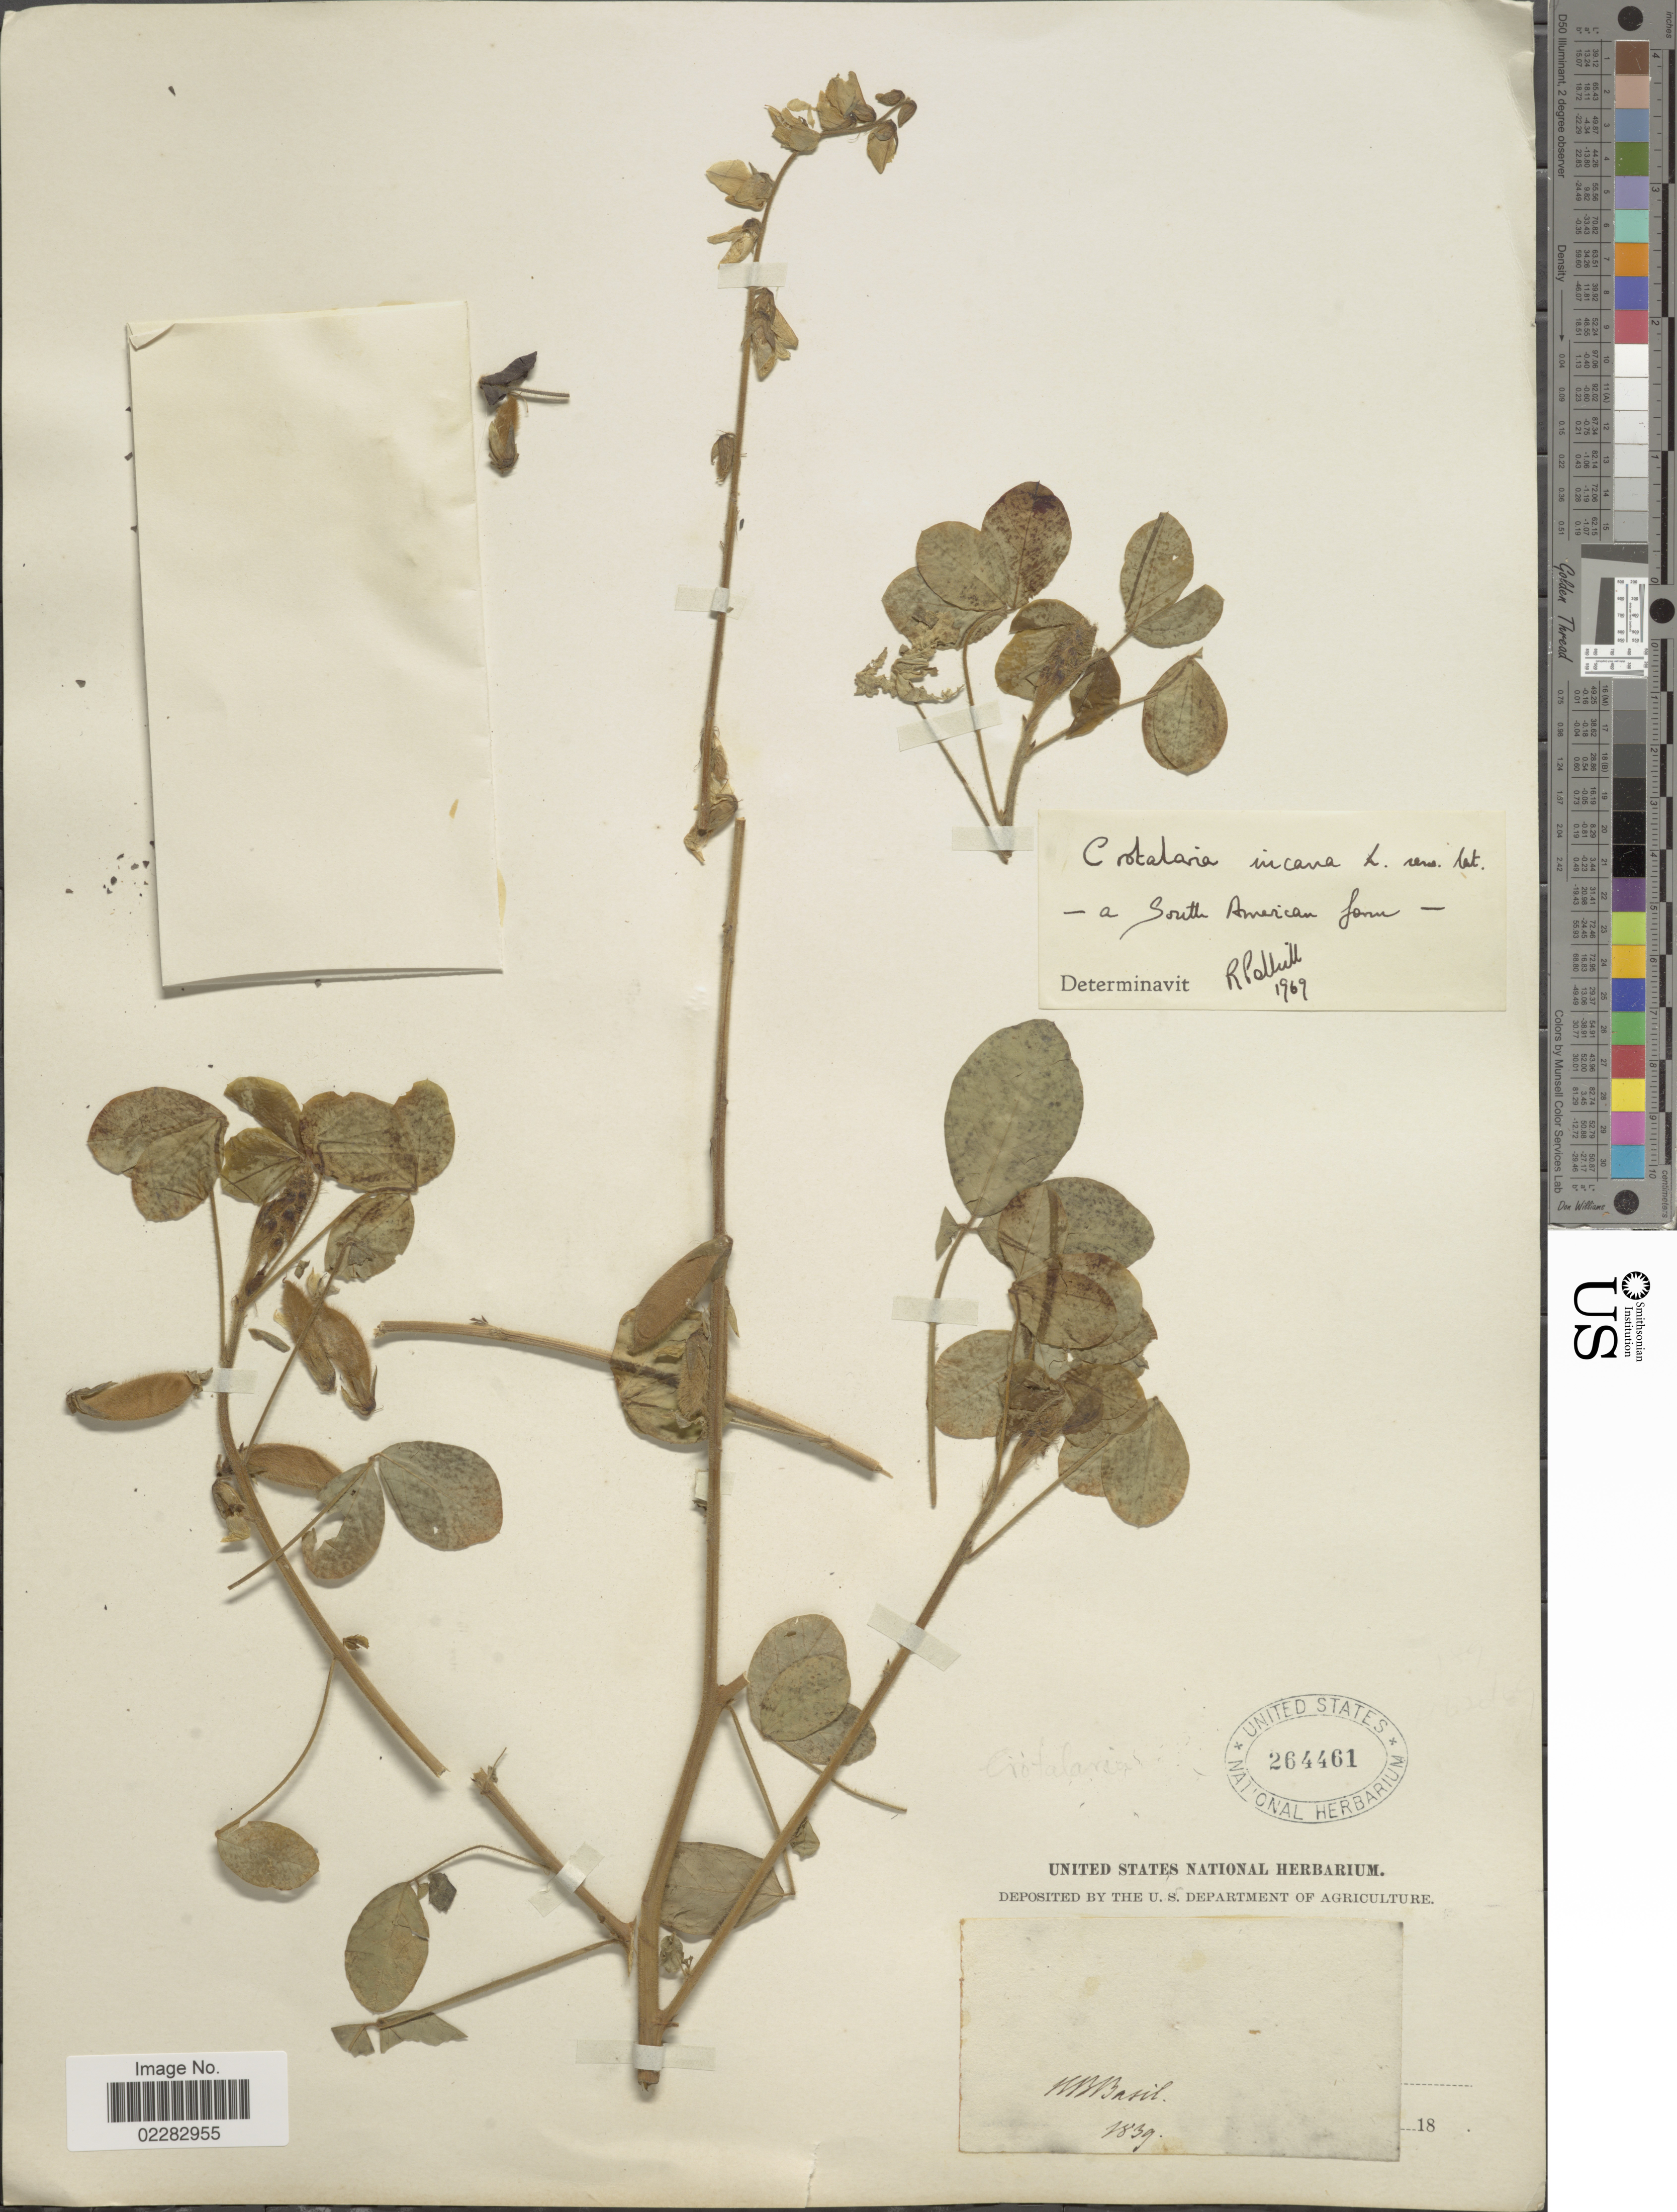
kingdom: Plantae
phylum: Tracheophyta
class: Magnoliopsida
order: Fabales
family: Fabaceae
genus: Crotalaria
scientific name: Crotalaria incana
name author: L.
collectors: H. Basil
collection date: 1839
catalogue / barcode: US 264461